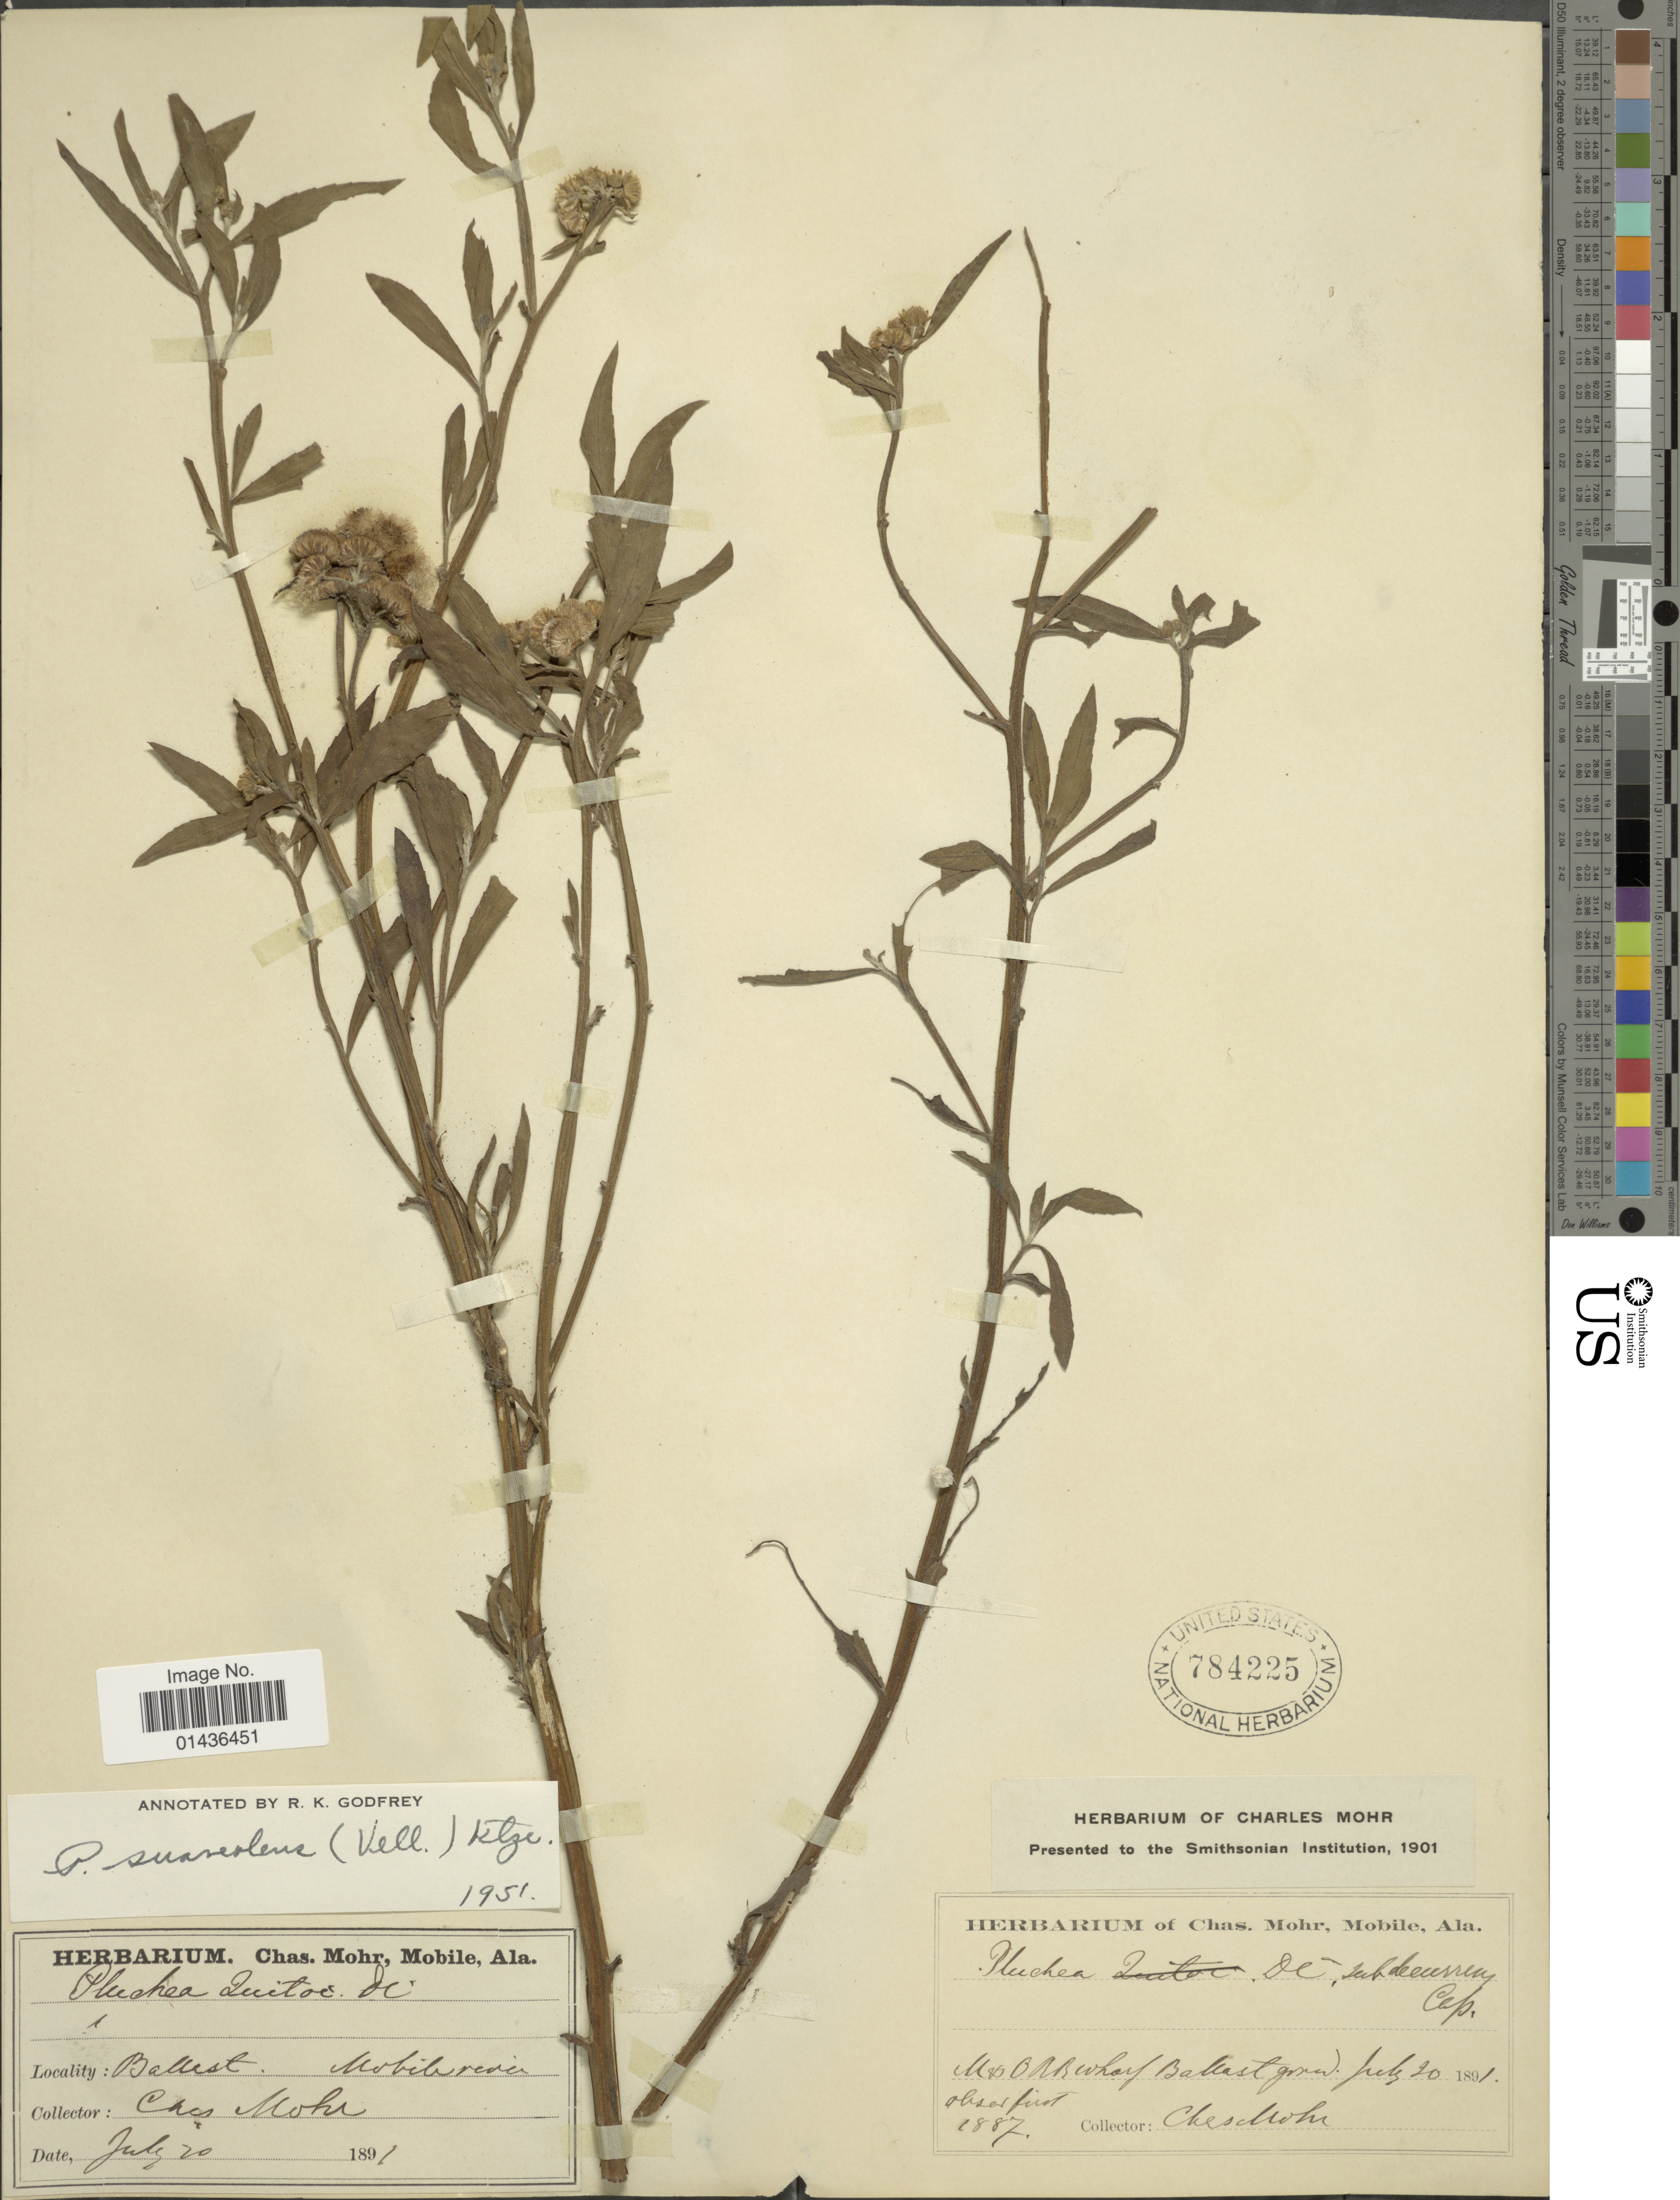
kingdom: Plantae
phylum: Tracheophyta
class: Magnoliopsida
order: Asterales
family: Asteraceae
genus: Pluchea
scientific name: Pluchea suaveolens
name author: (Vell.) Kuntze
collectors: Mohr, C. T. (herbarium)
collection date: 1891-07-20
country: United States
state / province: Alabama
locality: Ballast, Mobile River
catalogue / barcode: US 784225